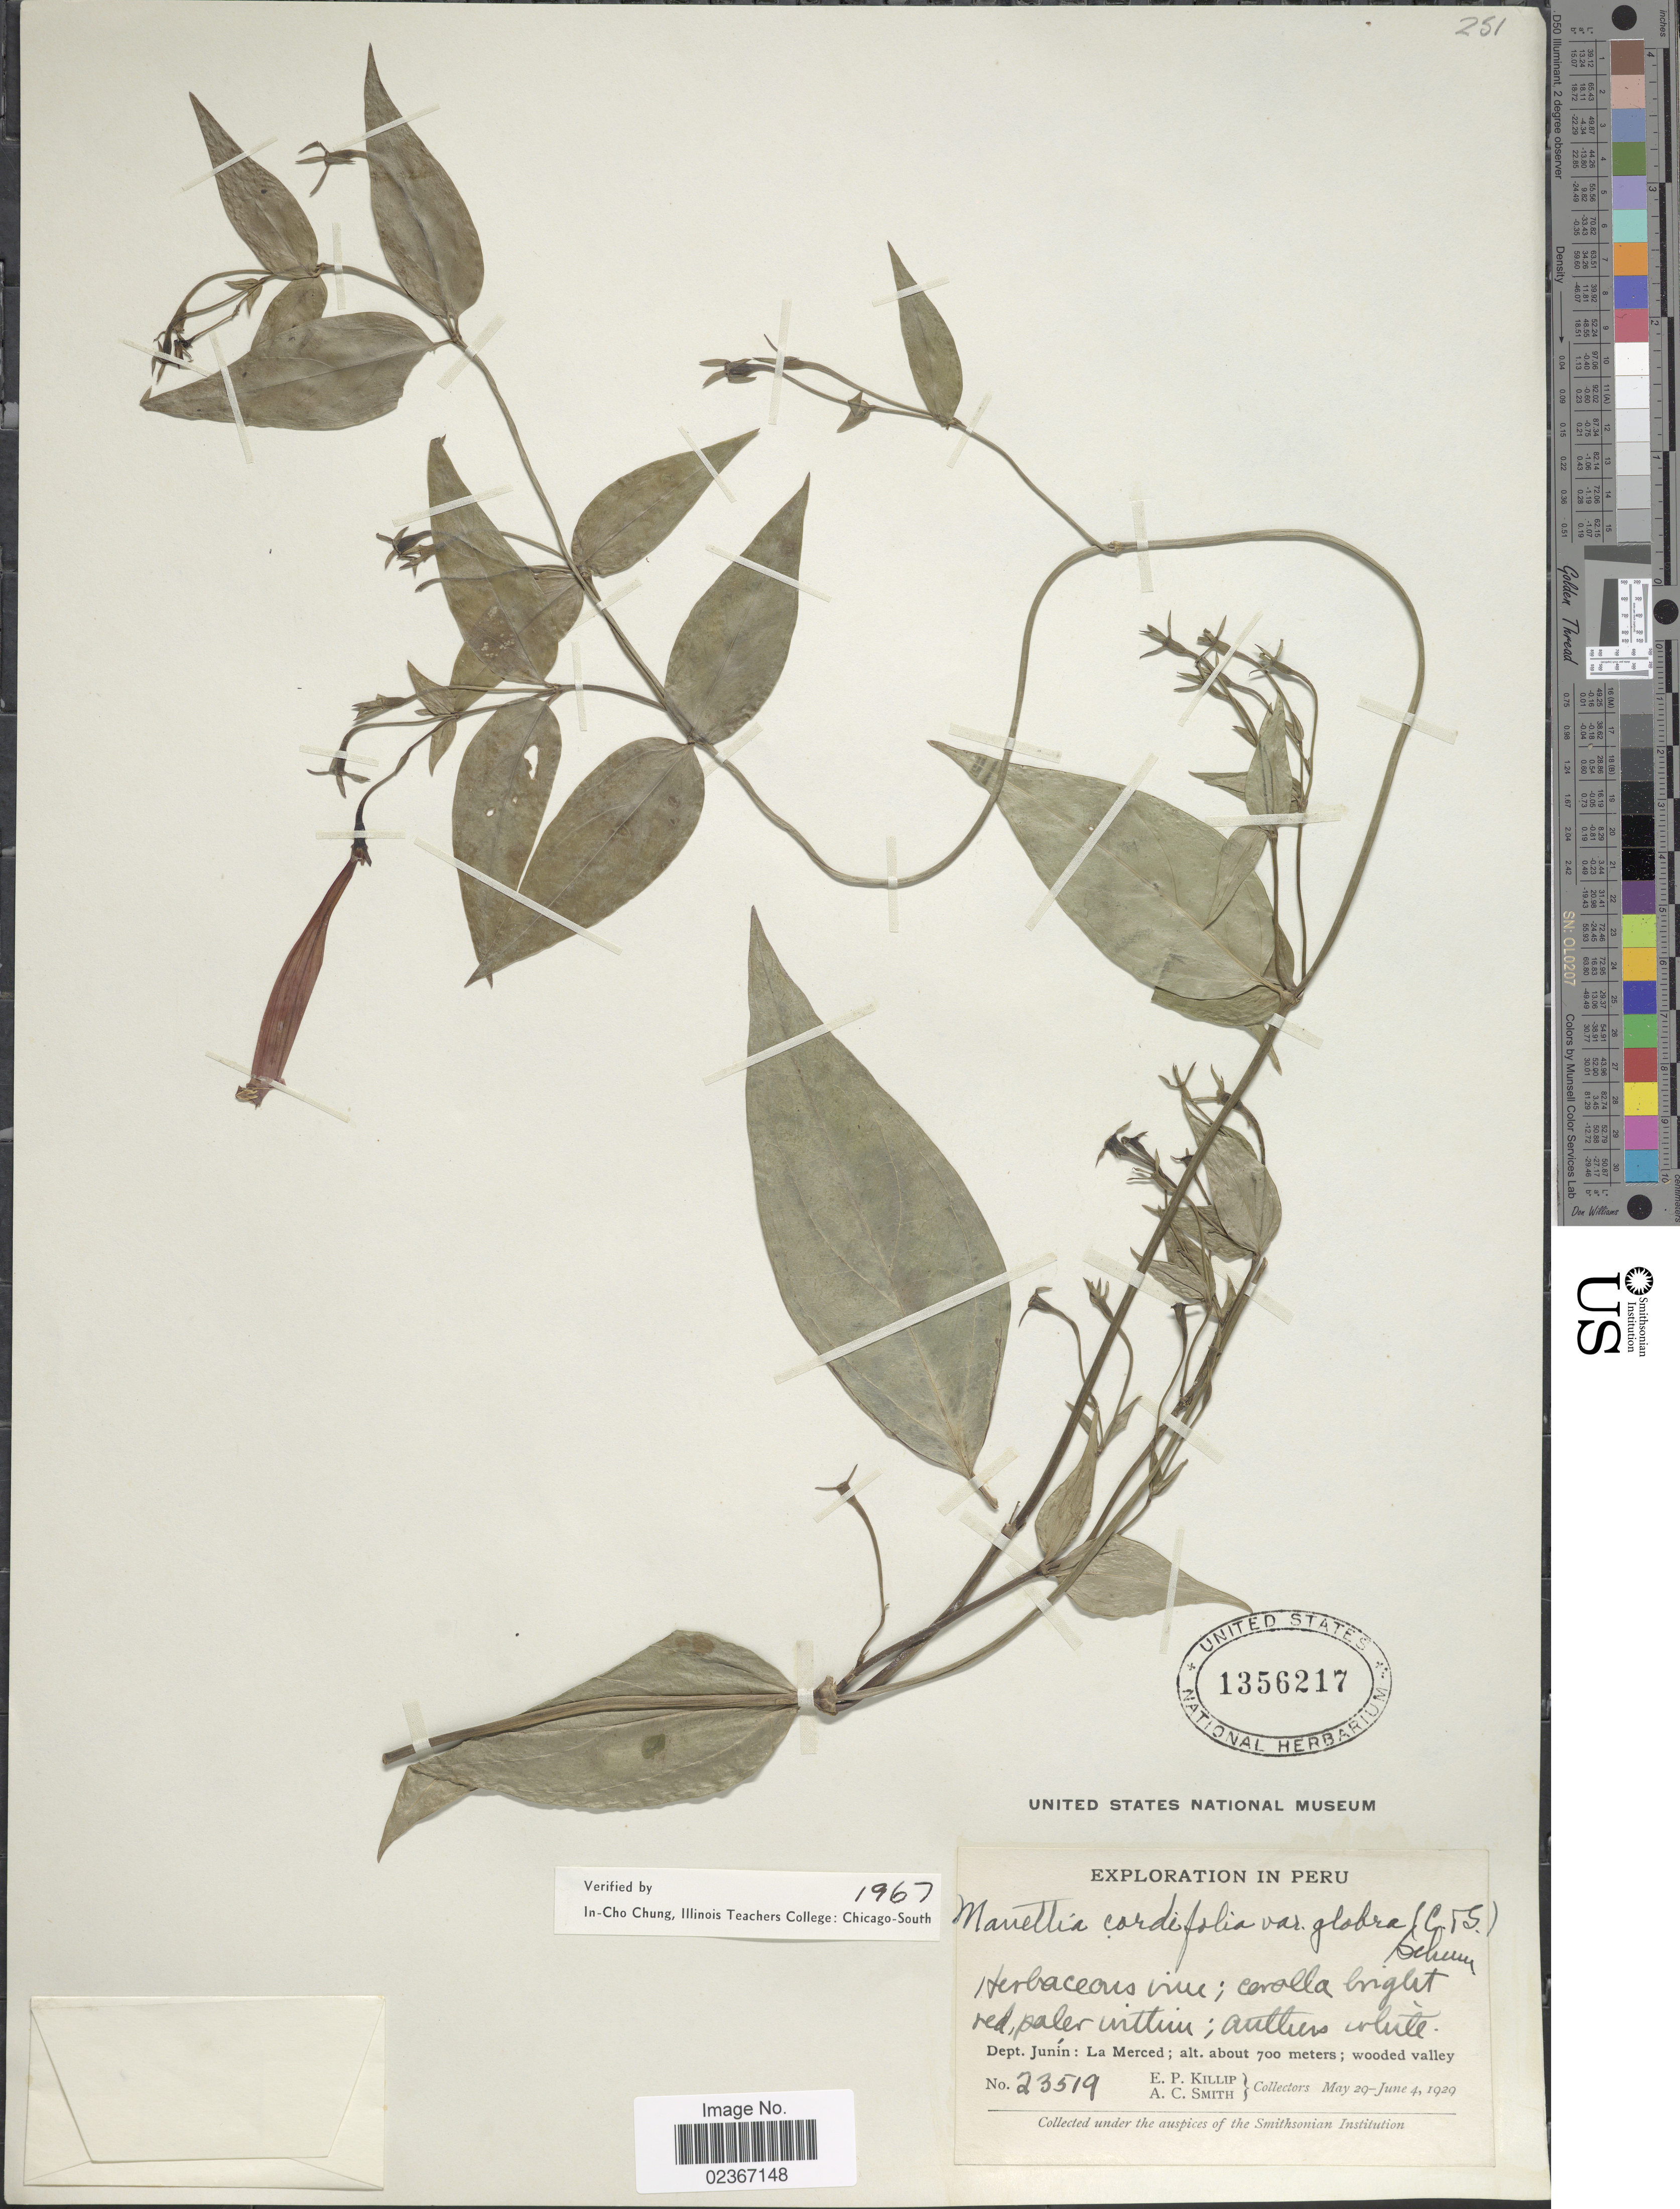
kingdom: Plantae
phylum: Tracheophyta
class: Magnoliopsida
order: Gentianales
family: Rubiaceae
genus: Manettia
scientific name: Manettia cordifolia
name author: Mart.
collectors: E. P. Killip & A. C. Smith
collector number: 23519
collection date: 1929-05-29/1929-06-04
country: Peru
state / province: Junín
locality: Dept, Junin: La Merced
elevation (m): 700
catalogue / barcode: US 1356217